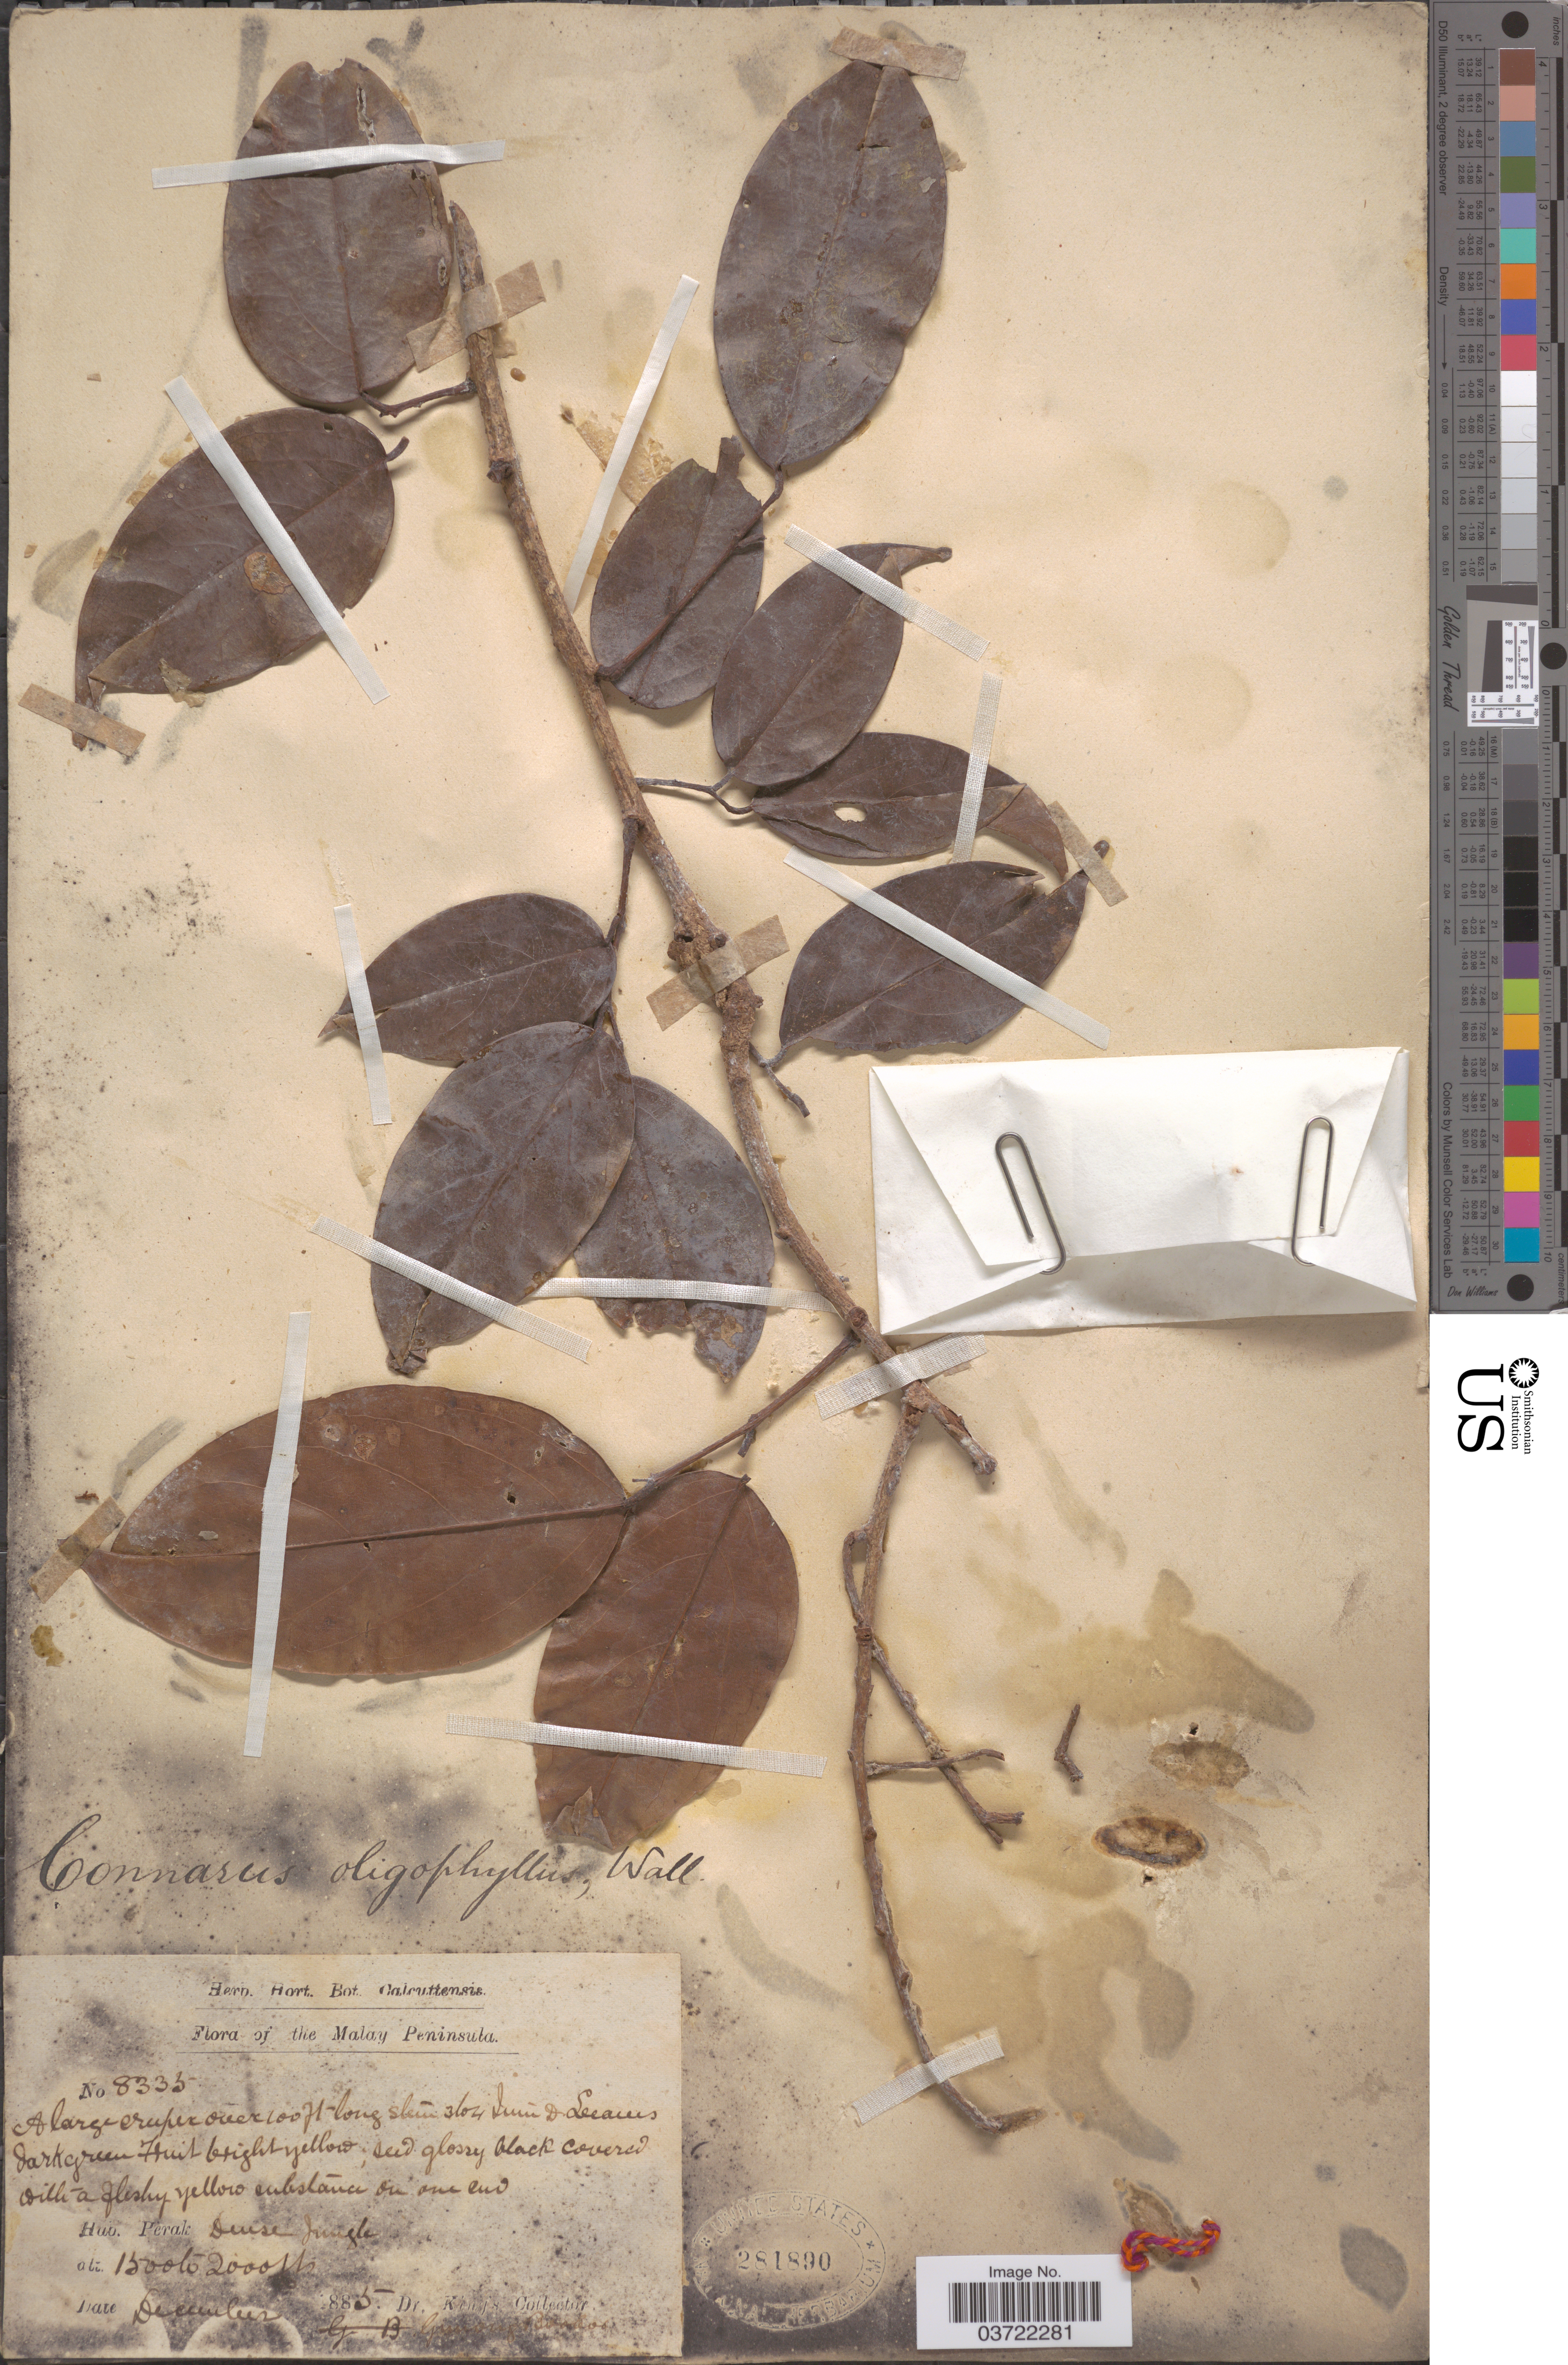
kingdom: Plantae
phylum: Tracheophyta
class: Magnoliopsida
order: Oxalidales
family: Connaraceae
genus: Connarus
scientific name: Connarus oligophyllus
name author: Planch.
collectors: Dr. King's collector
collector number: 8335*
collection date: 1885-12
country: Malaysia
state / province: Perak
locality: The Malay Peninsula. [illegible text]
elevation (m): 457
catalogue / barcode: US 281890